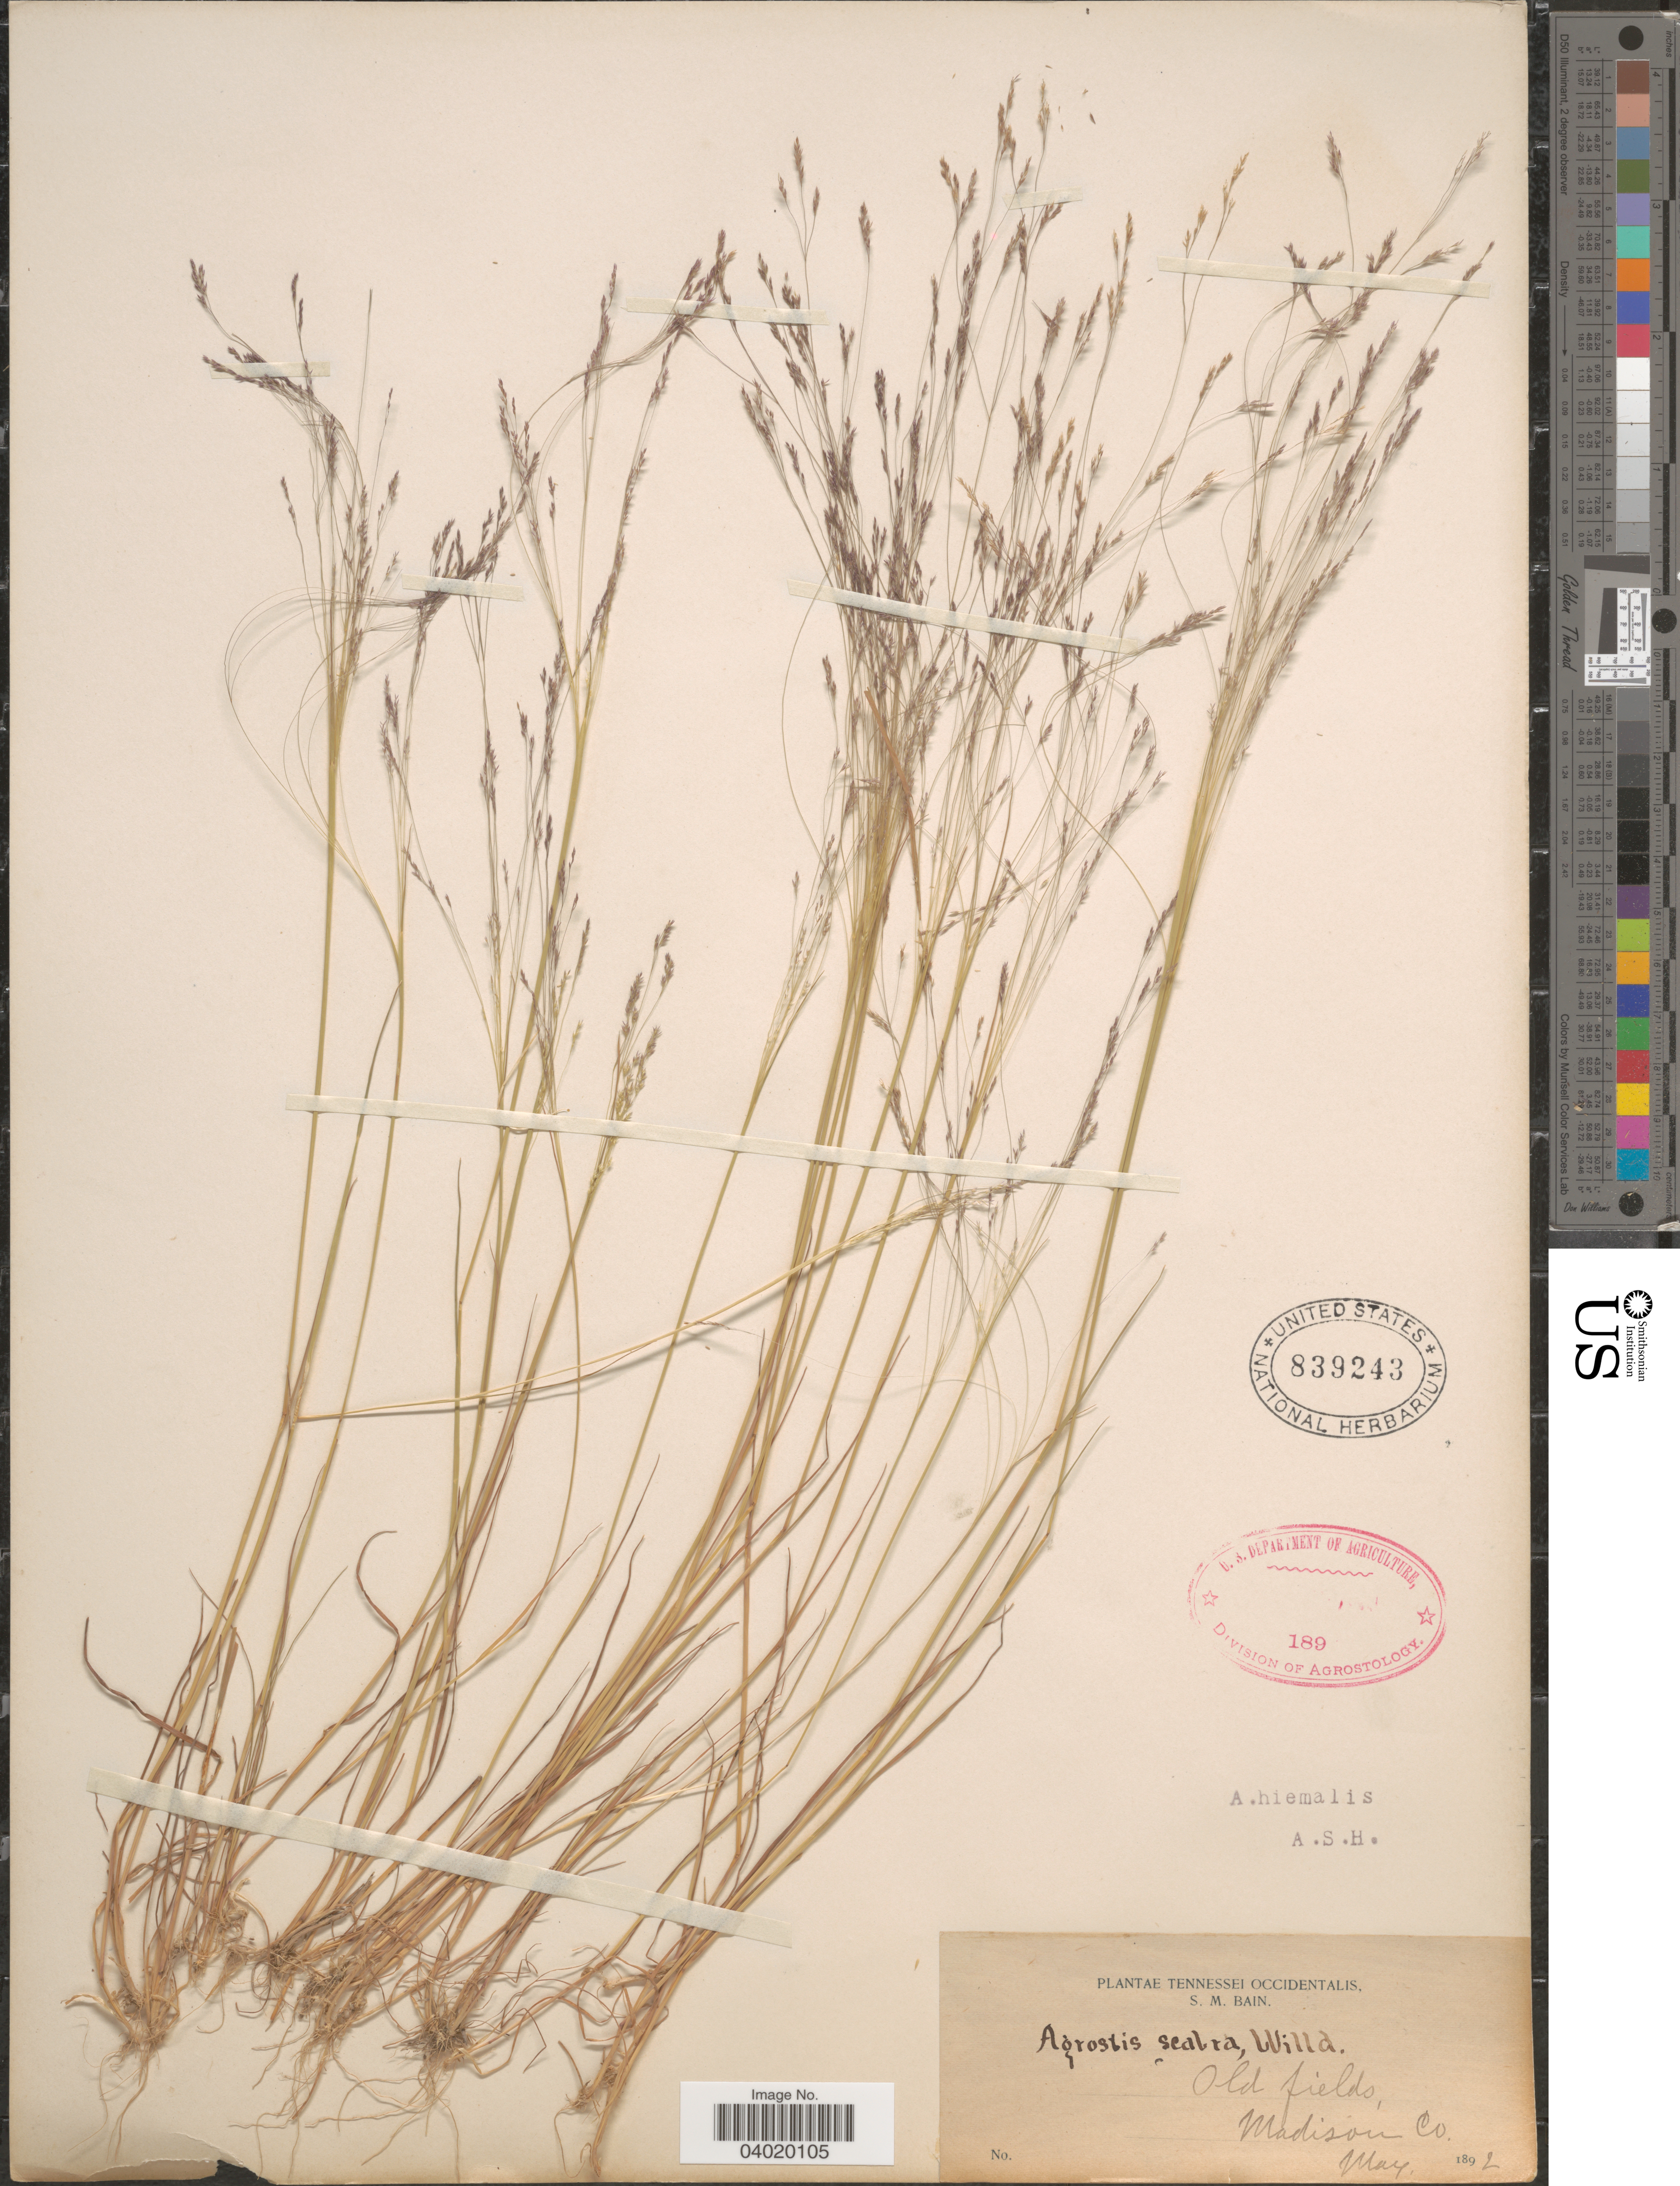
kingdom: Plantae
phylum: Tracheophyta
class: Liliopsida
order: Poales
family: Poaceae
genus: Agrostis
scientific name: Agrostis hyemalis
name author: (Walter) Britton et al.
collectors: S. M. Bain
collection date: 1892-05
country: United States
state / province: Tennessee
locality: Tennessei Occidentalis. Old fields, Madison Co.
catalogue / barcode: US 839243